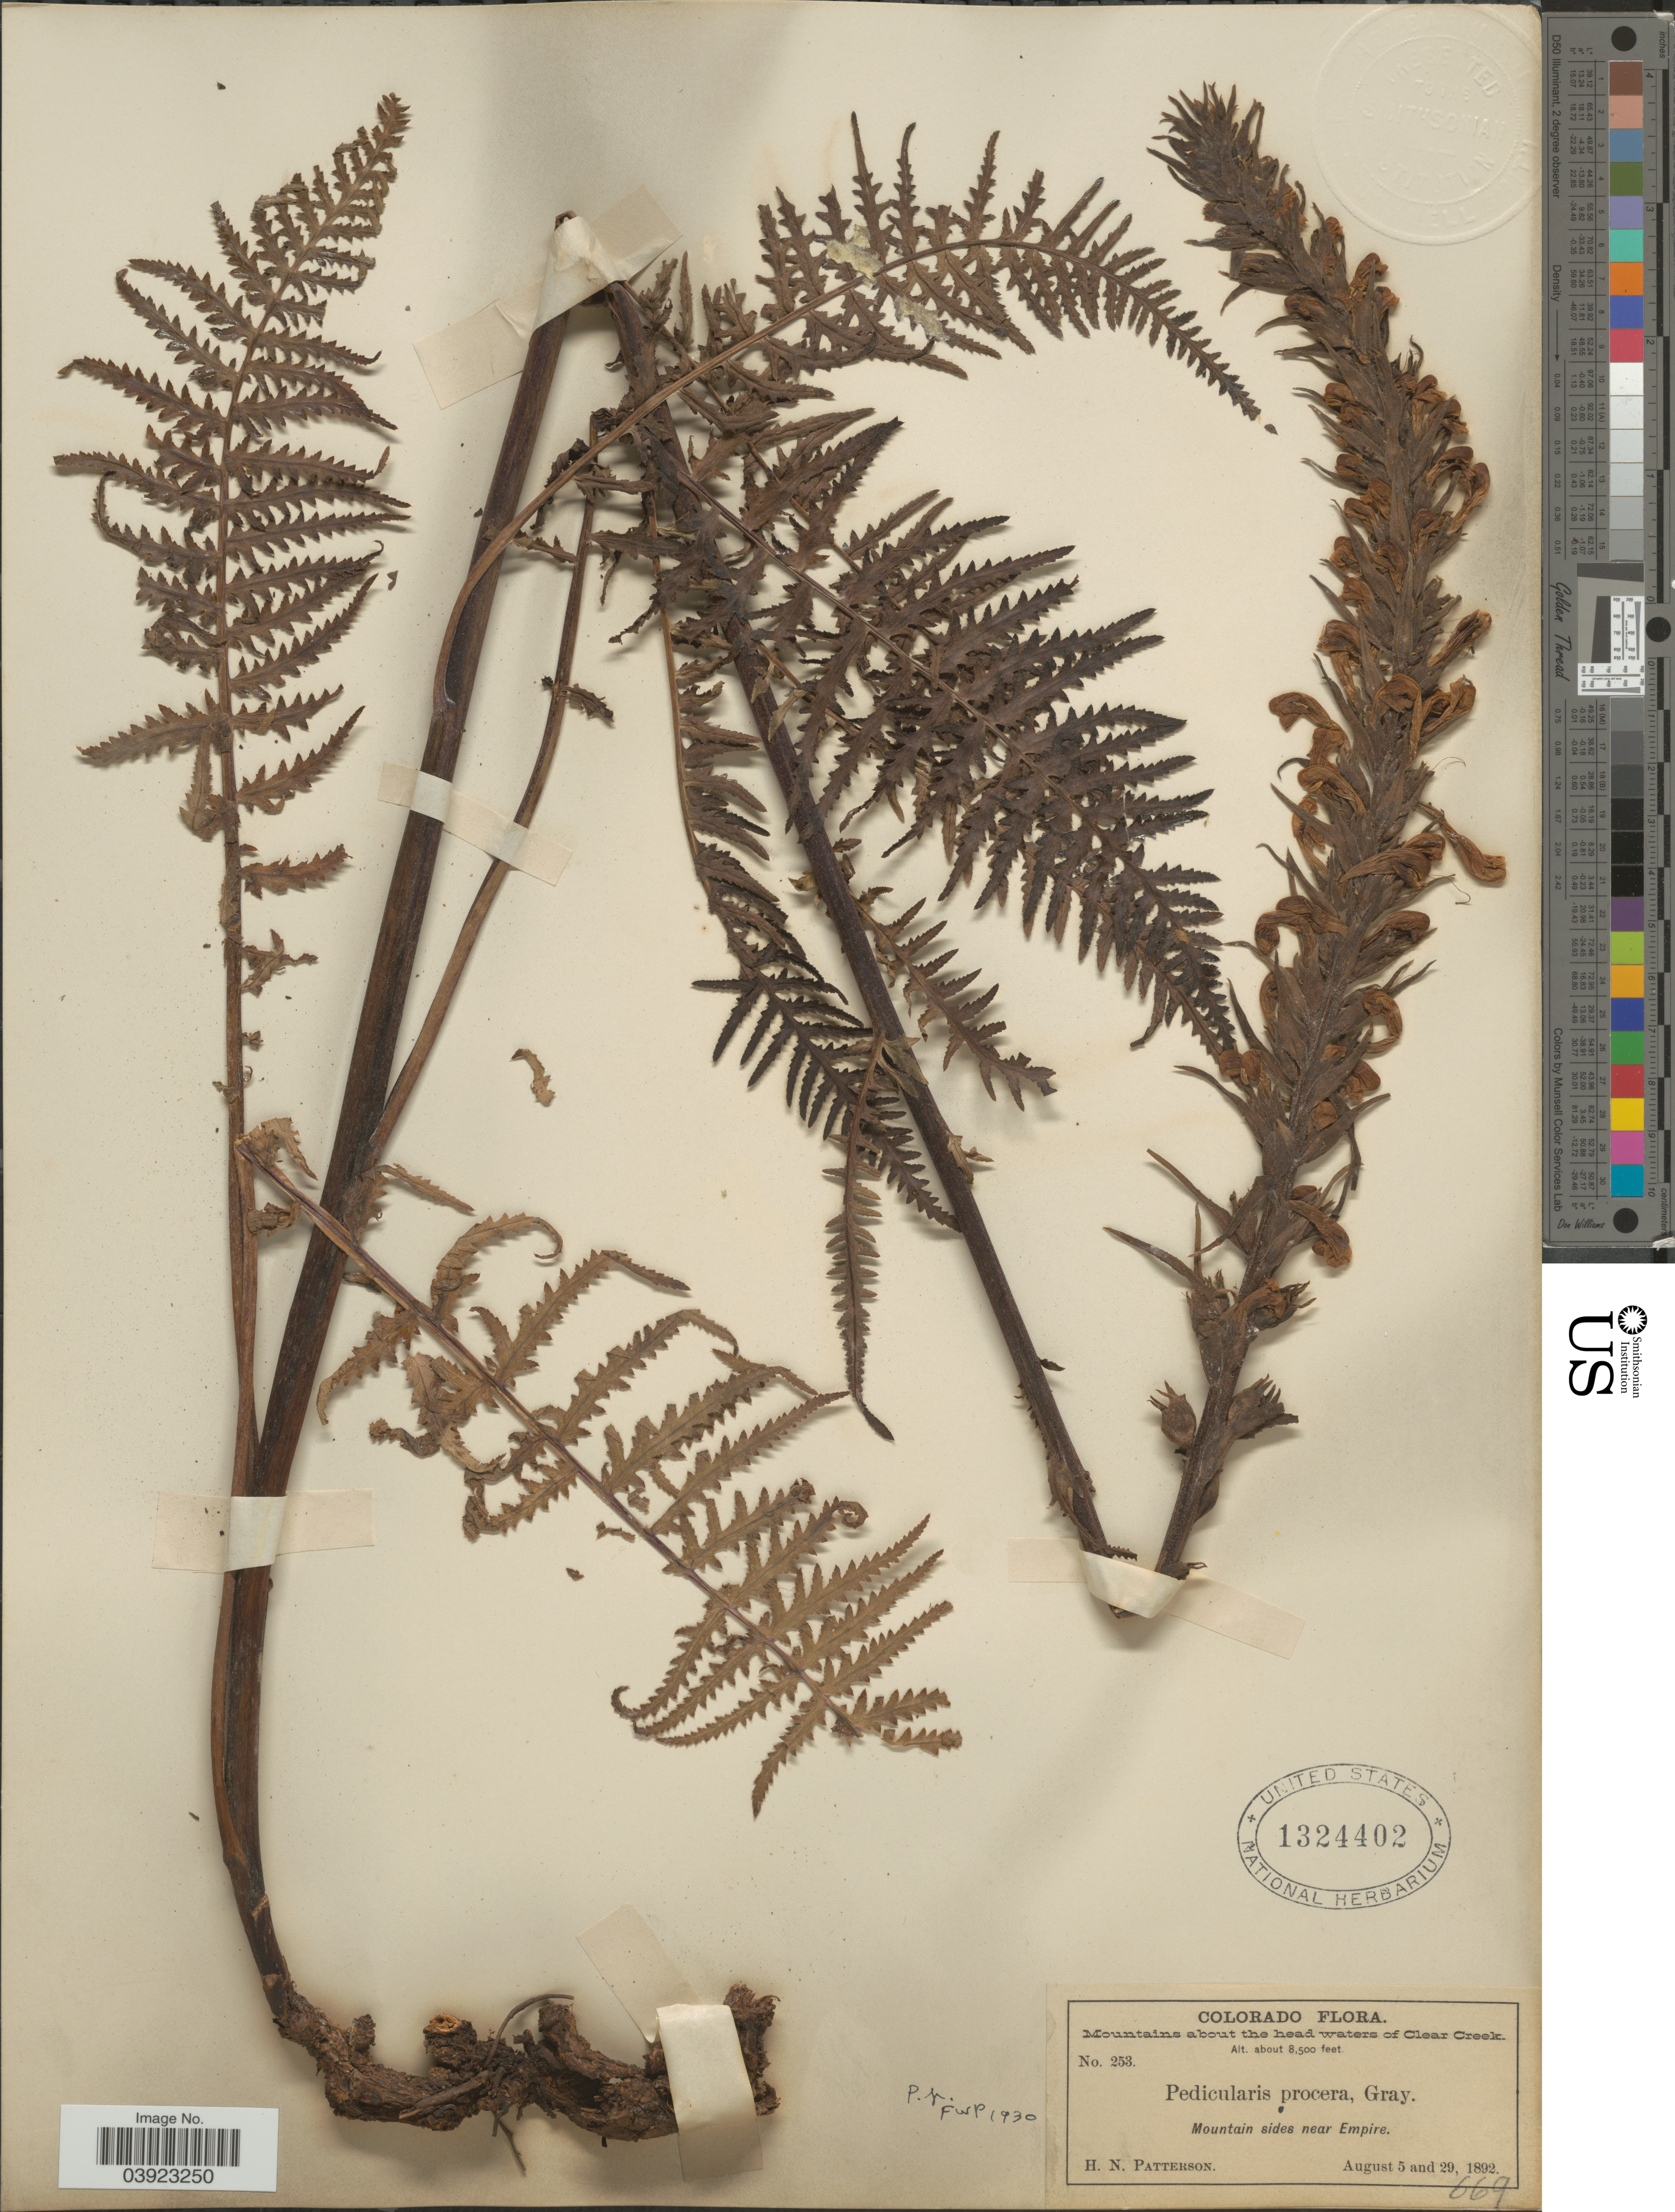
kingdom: Plantae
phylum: Tracheophyta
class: Magnoliopsida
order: Lamiales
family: Orobanchaceae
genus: Pedicularis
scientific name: Pedicularis procera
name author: A. Gray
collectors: H. N. Patterson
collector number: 253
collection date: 1892-08-05/1892-08-29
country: United States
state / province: Colorado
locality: Mountains about the head waters of Clear Creek. Mountain sides near Empire.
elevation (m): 2591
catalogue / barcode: US 1324402